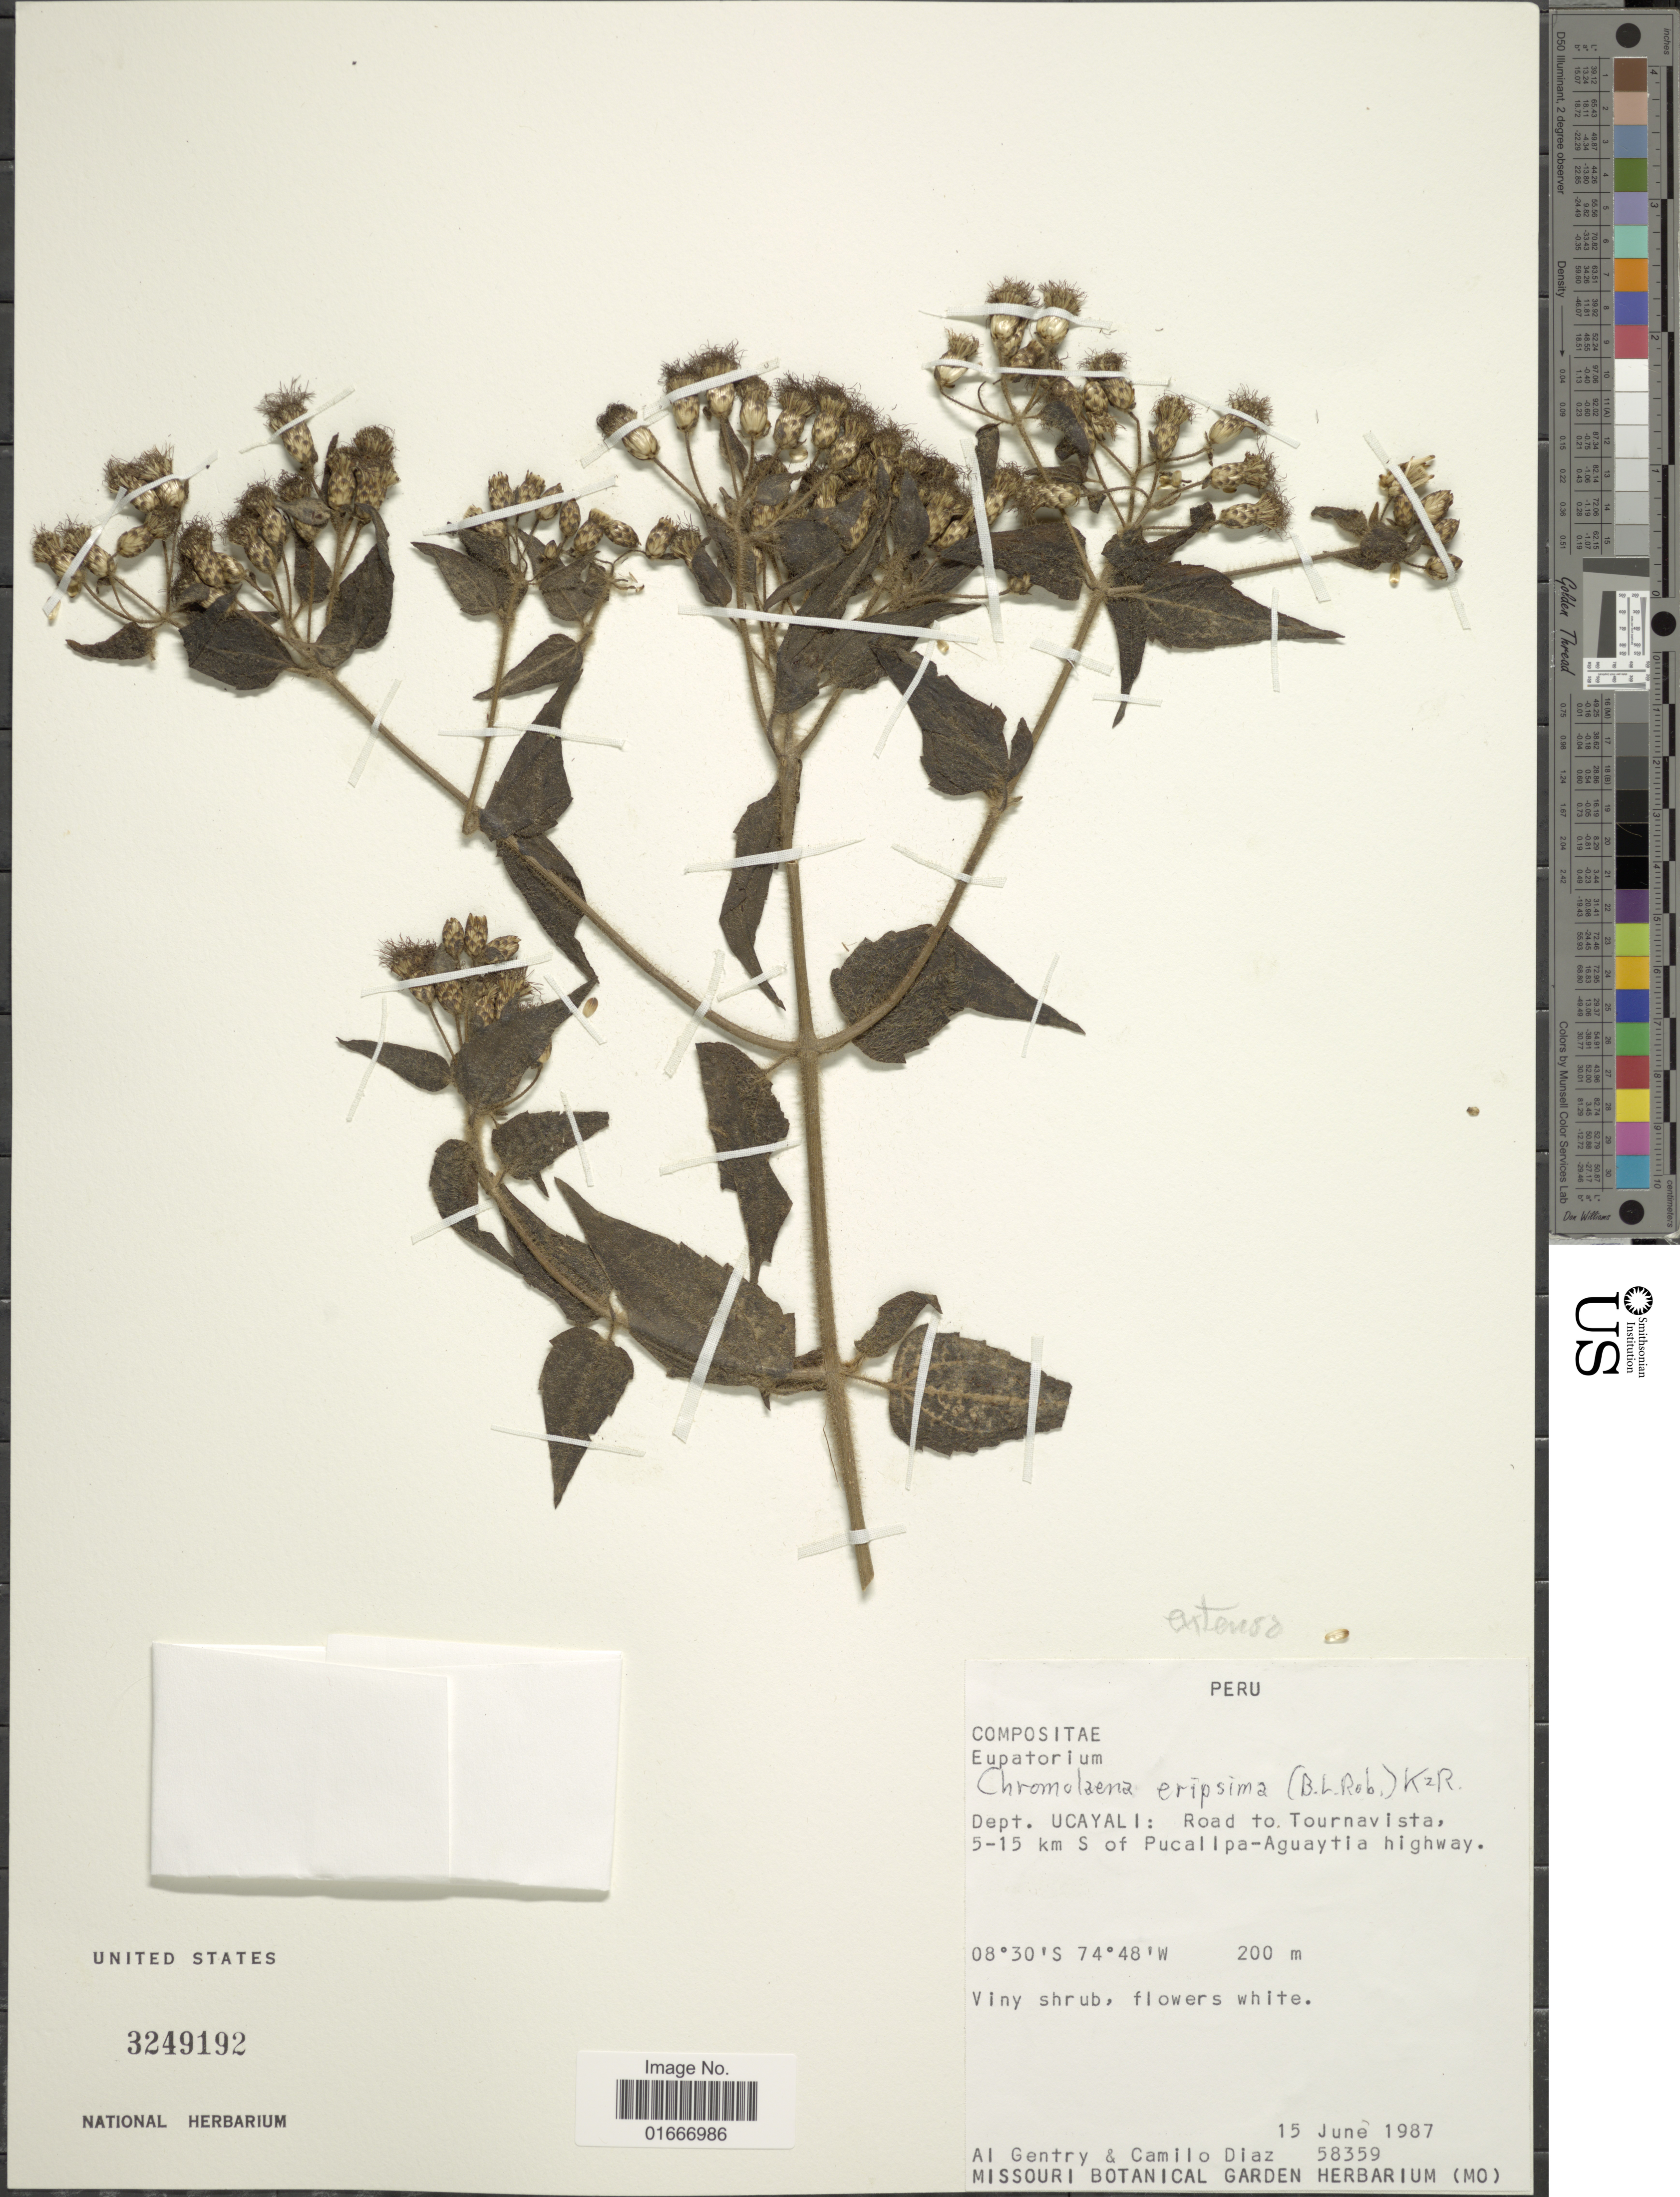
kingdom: Plantae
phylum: Tracheophyta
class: Magnoliopsida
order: Asterales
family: Asteraceae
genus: Chromolaena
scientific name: Chromolaena extensa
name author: (Gardner) R.M. King & H. Rob.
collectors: A. H. Gentry & C. Díaz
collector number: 58359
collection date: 1987-06-15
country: Peru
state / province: Ucayali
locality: Road to Tournacista, 5-15 km S of Pucallpa-Aguaytia highway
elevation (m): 200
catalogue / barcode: US 3249192